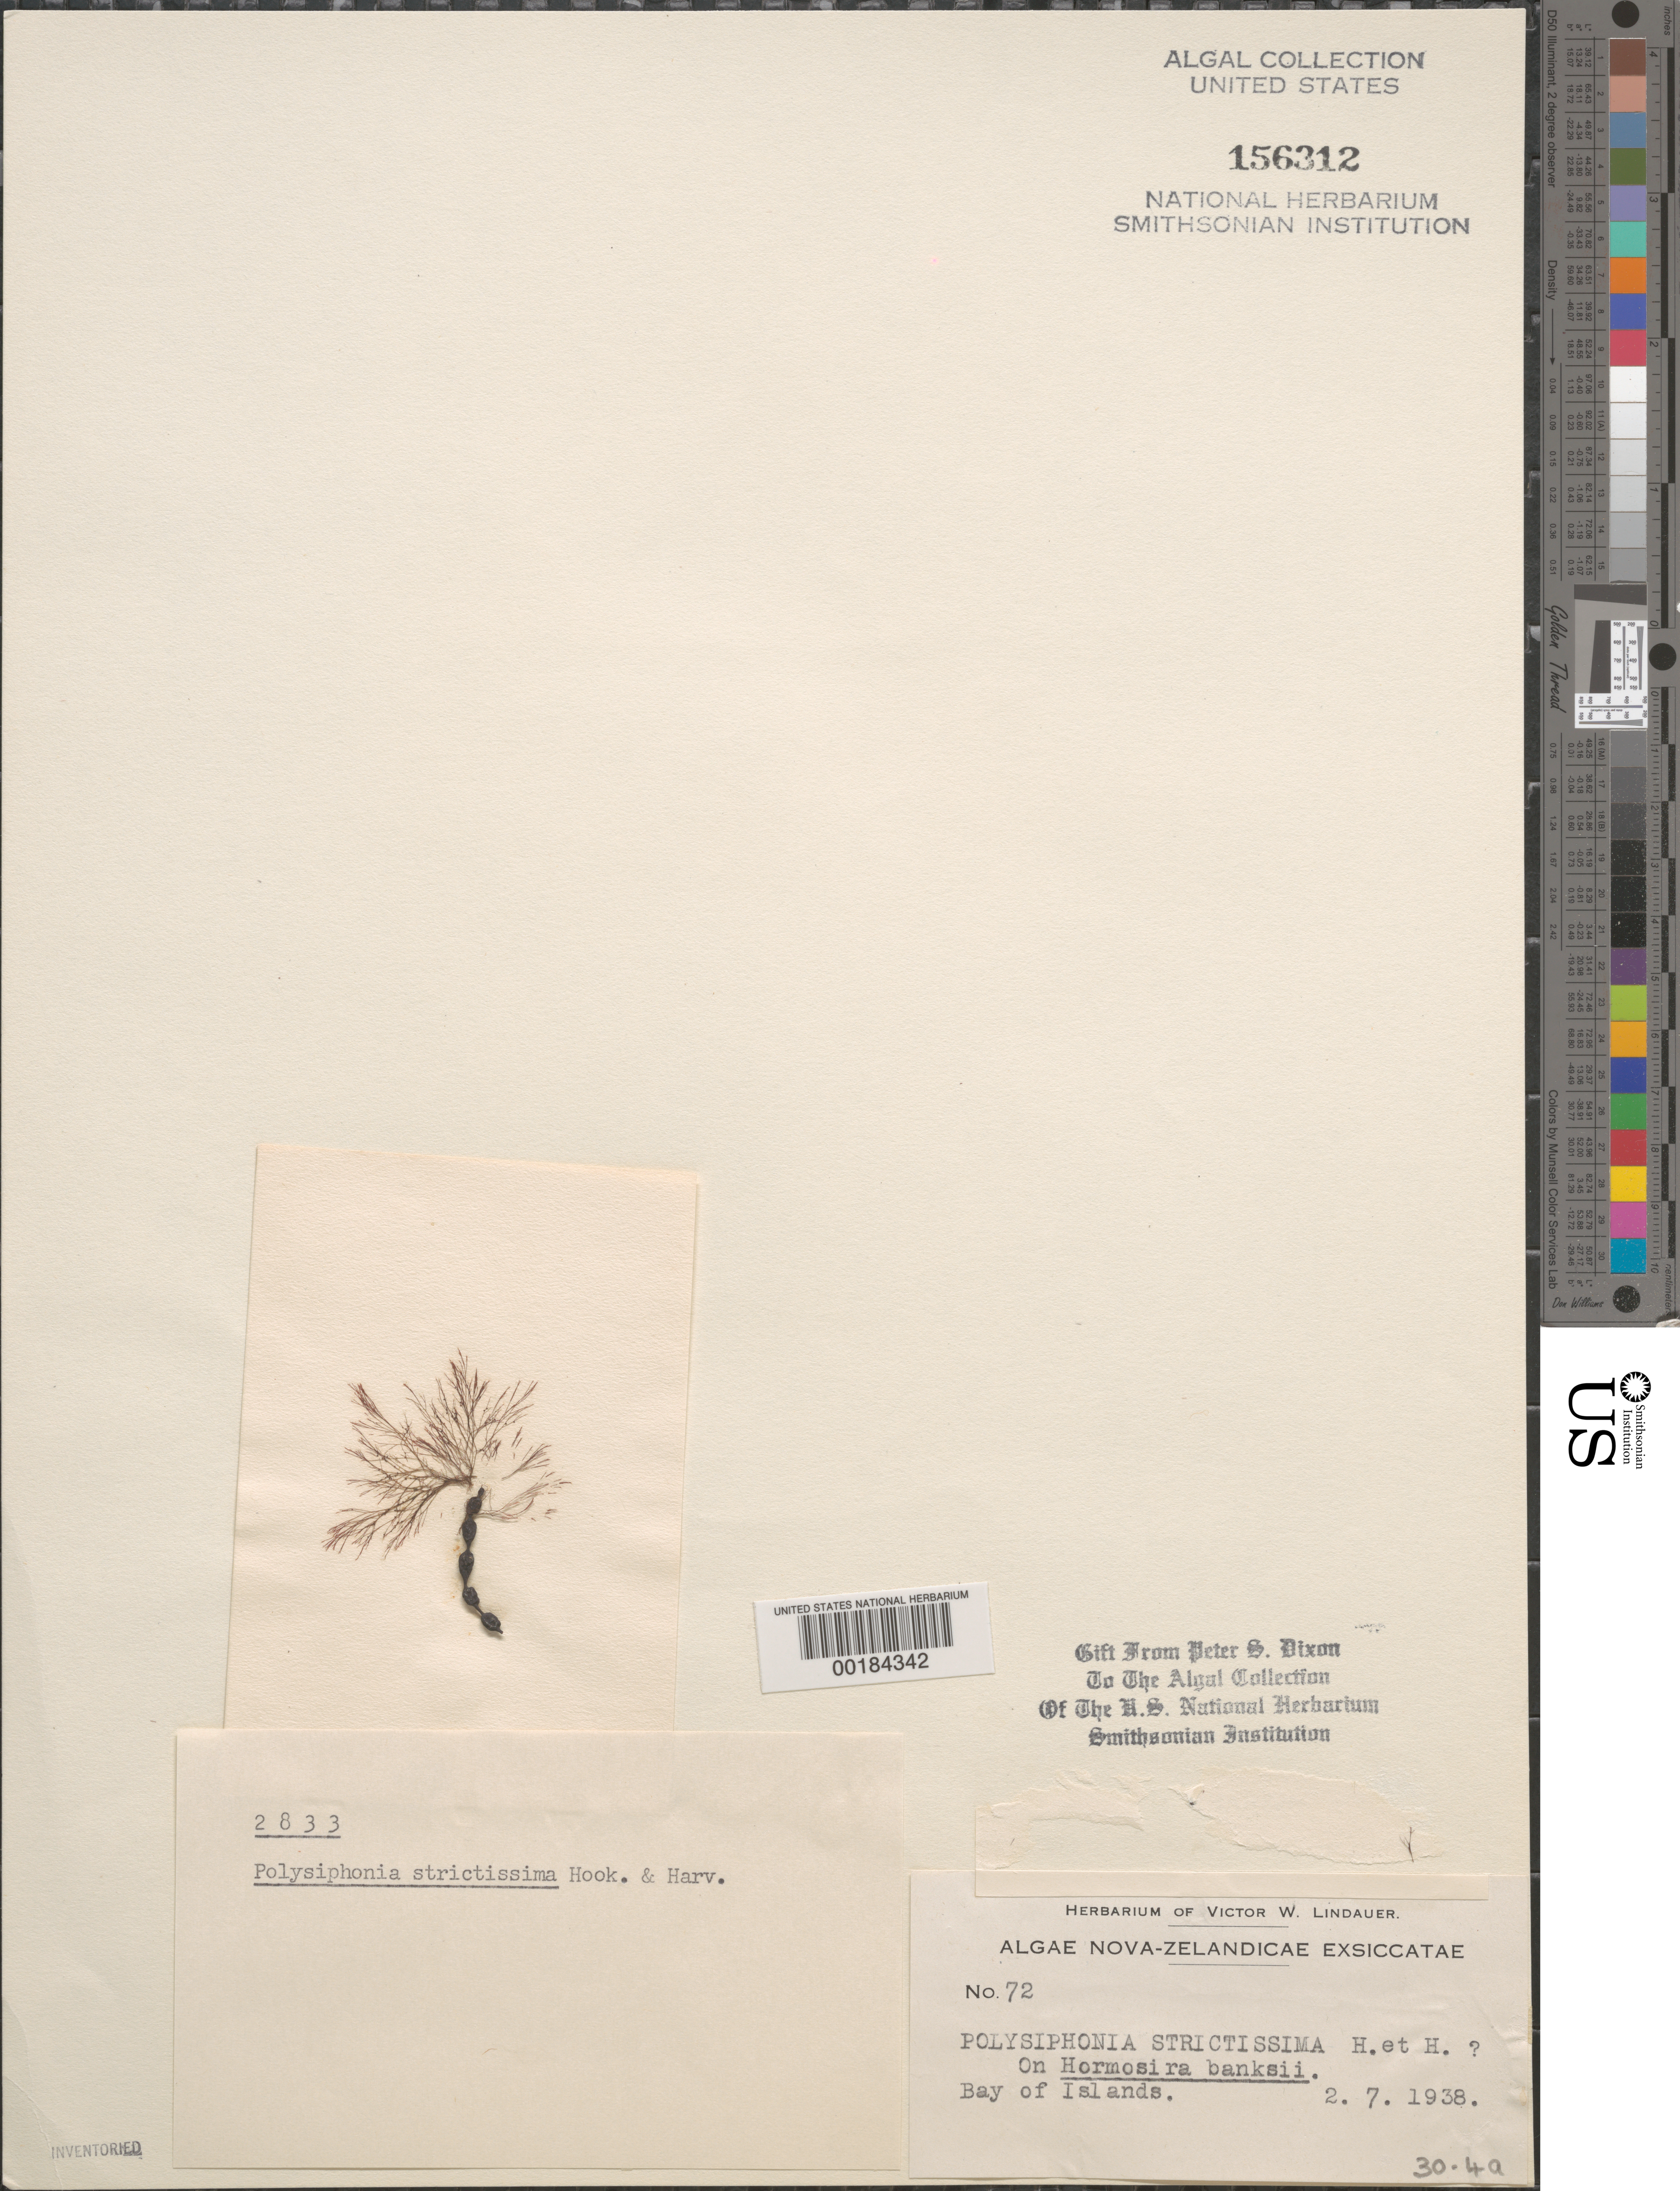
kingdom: Plantae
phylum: Rhodophyta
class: Florideophyceae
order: Ceramiales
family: Rhodomelaceae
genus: Melanothamnus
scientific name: Melanothamnus strictissimus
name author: (Hooker f. & Harvey) Diaz-Tapia & Maggs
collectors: V. Lindauer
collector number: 72 & PSD 2833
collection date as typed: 02 Jul 1938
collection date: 1938-07-02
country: New Zealand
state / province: Northland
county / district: Far North District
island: North Island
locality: Bay of Islands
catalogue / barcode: US 156312